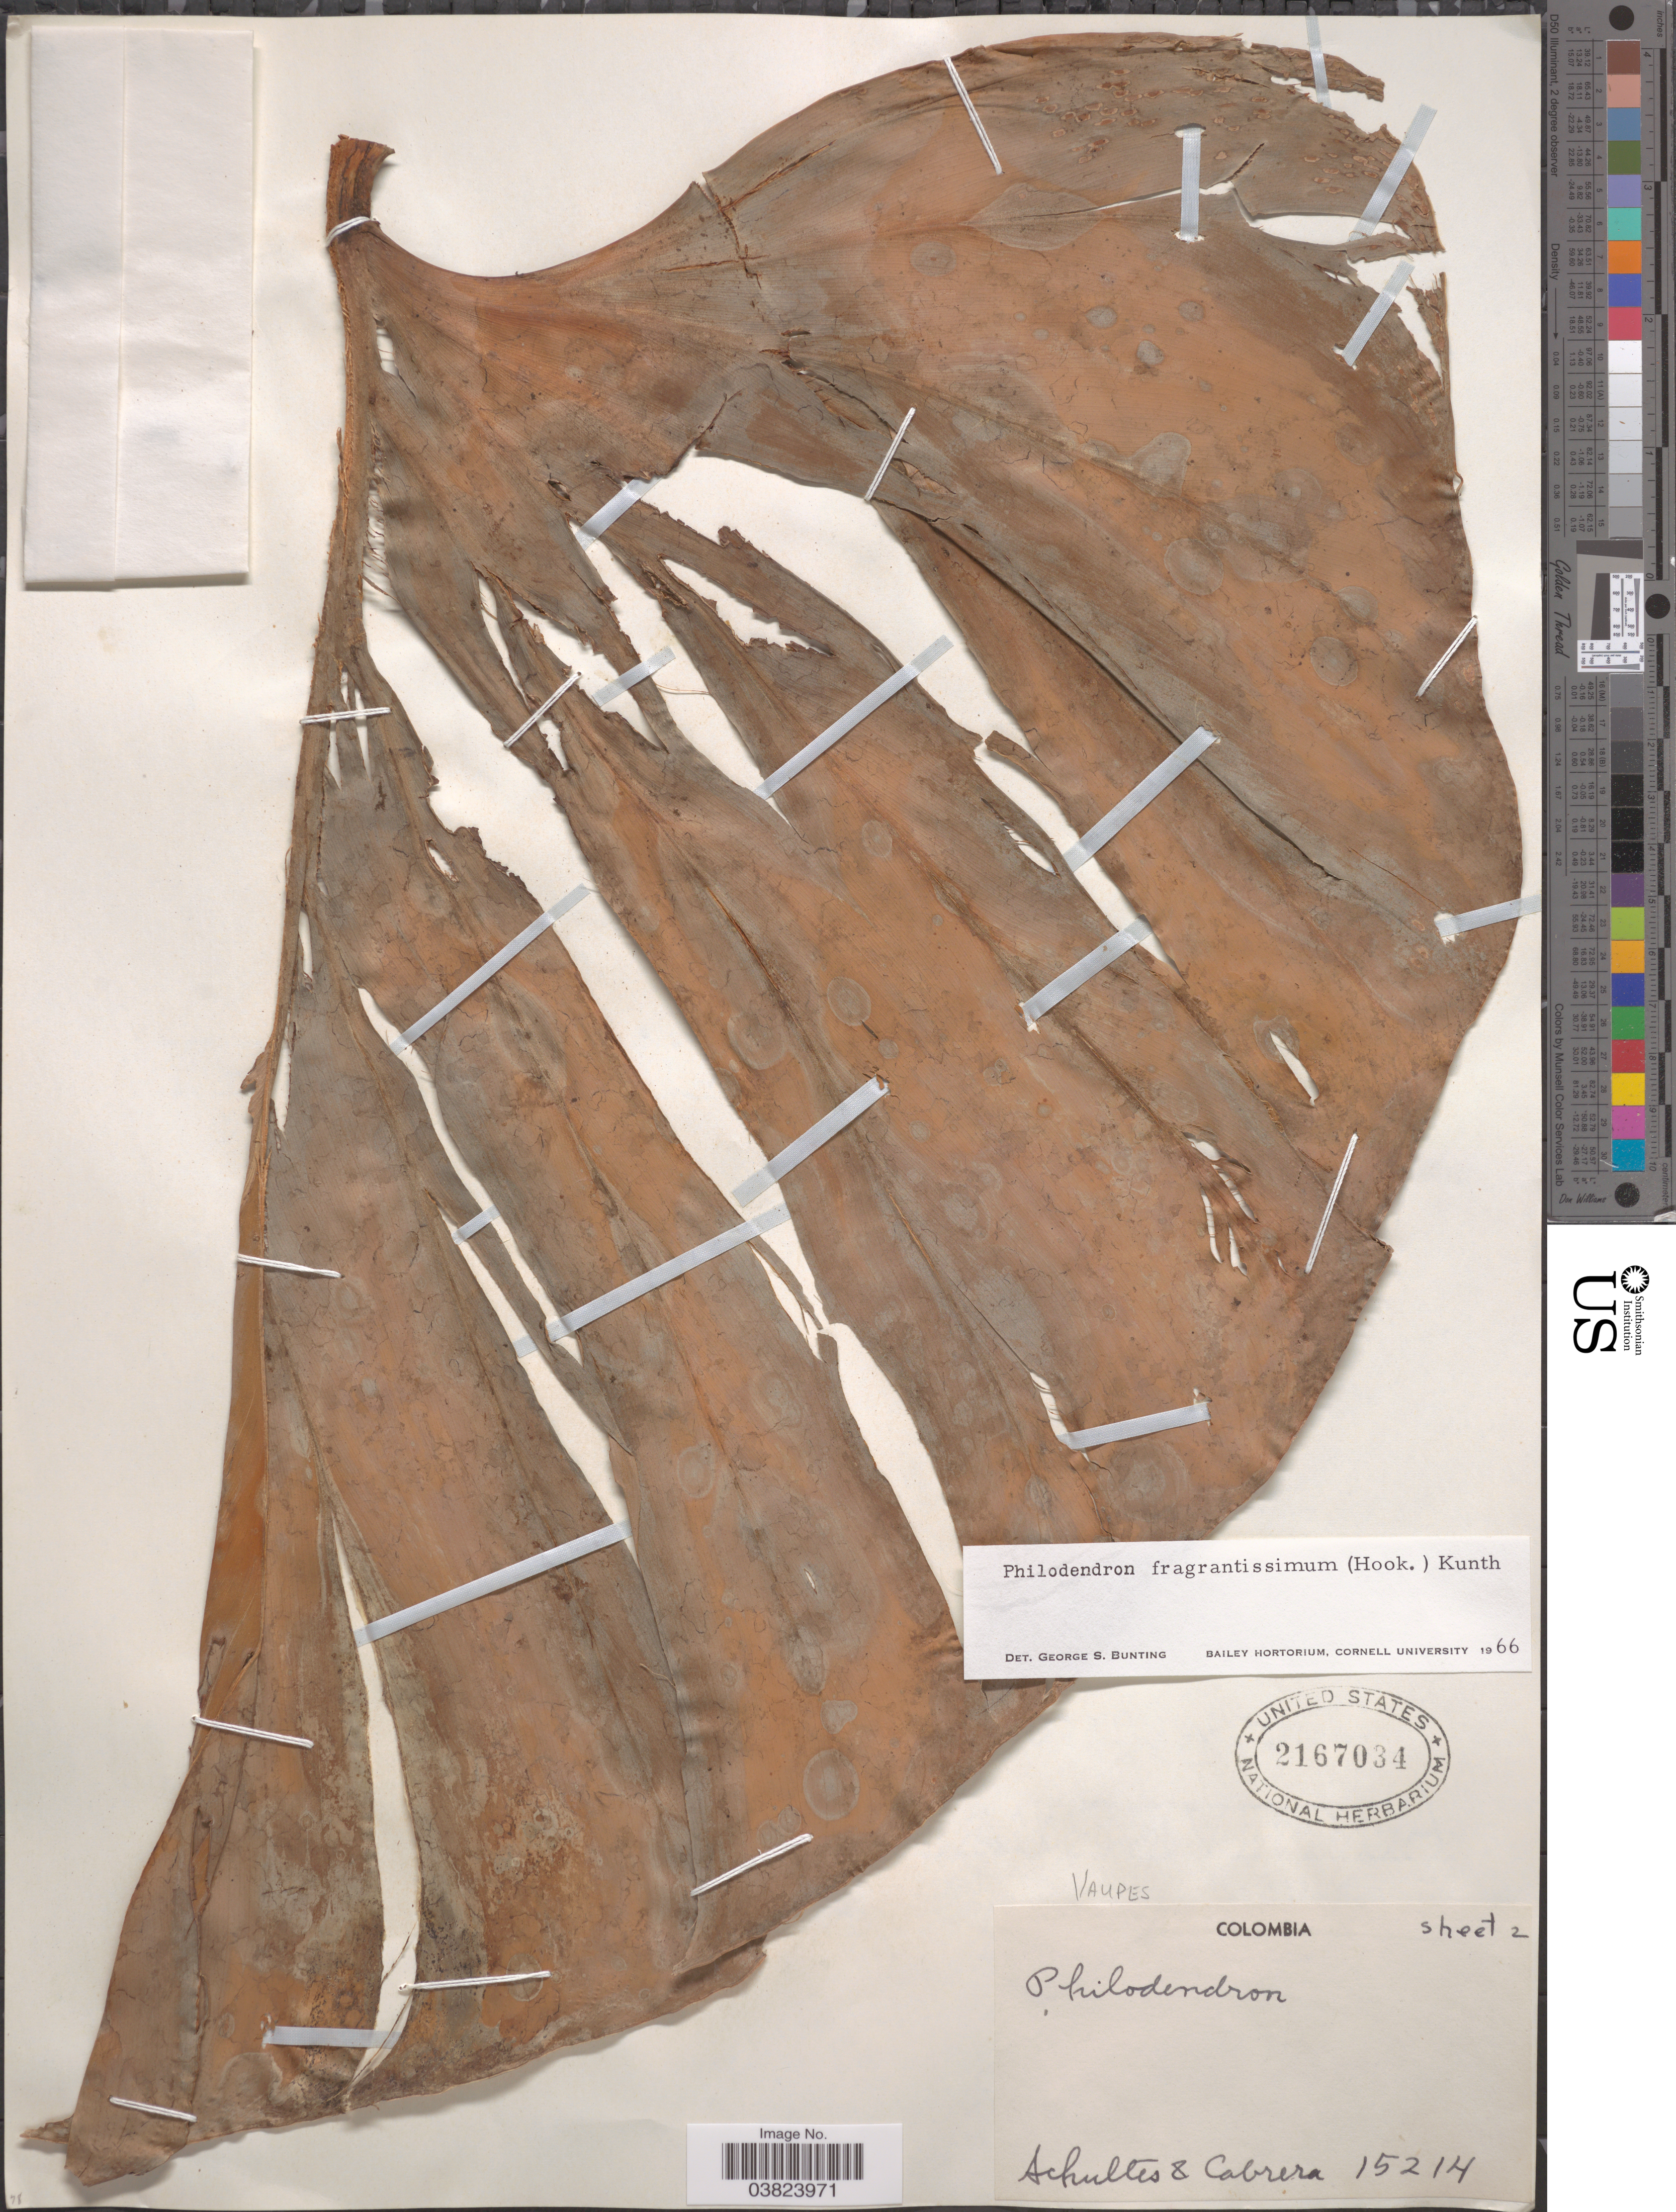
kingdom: Plantae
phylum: Tracheophyta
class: Liliopsida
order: Alismatales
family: Araceae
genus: Philodendron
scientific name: Philodendron fragrantissimum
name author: (G. Don) Kunth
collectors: -- Schultes & Cabrera, --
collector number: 15214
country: Colombia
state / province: Vaupés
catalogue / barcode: US 2167034